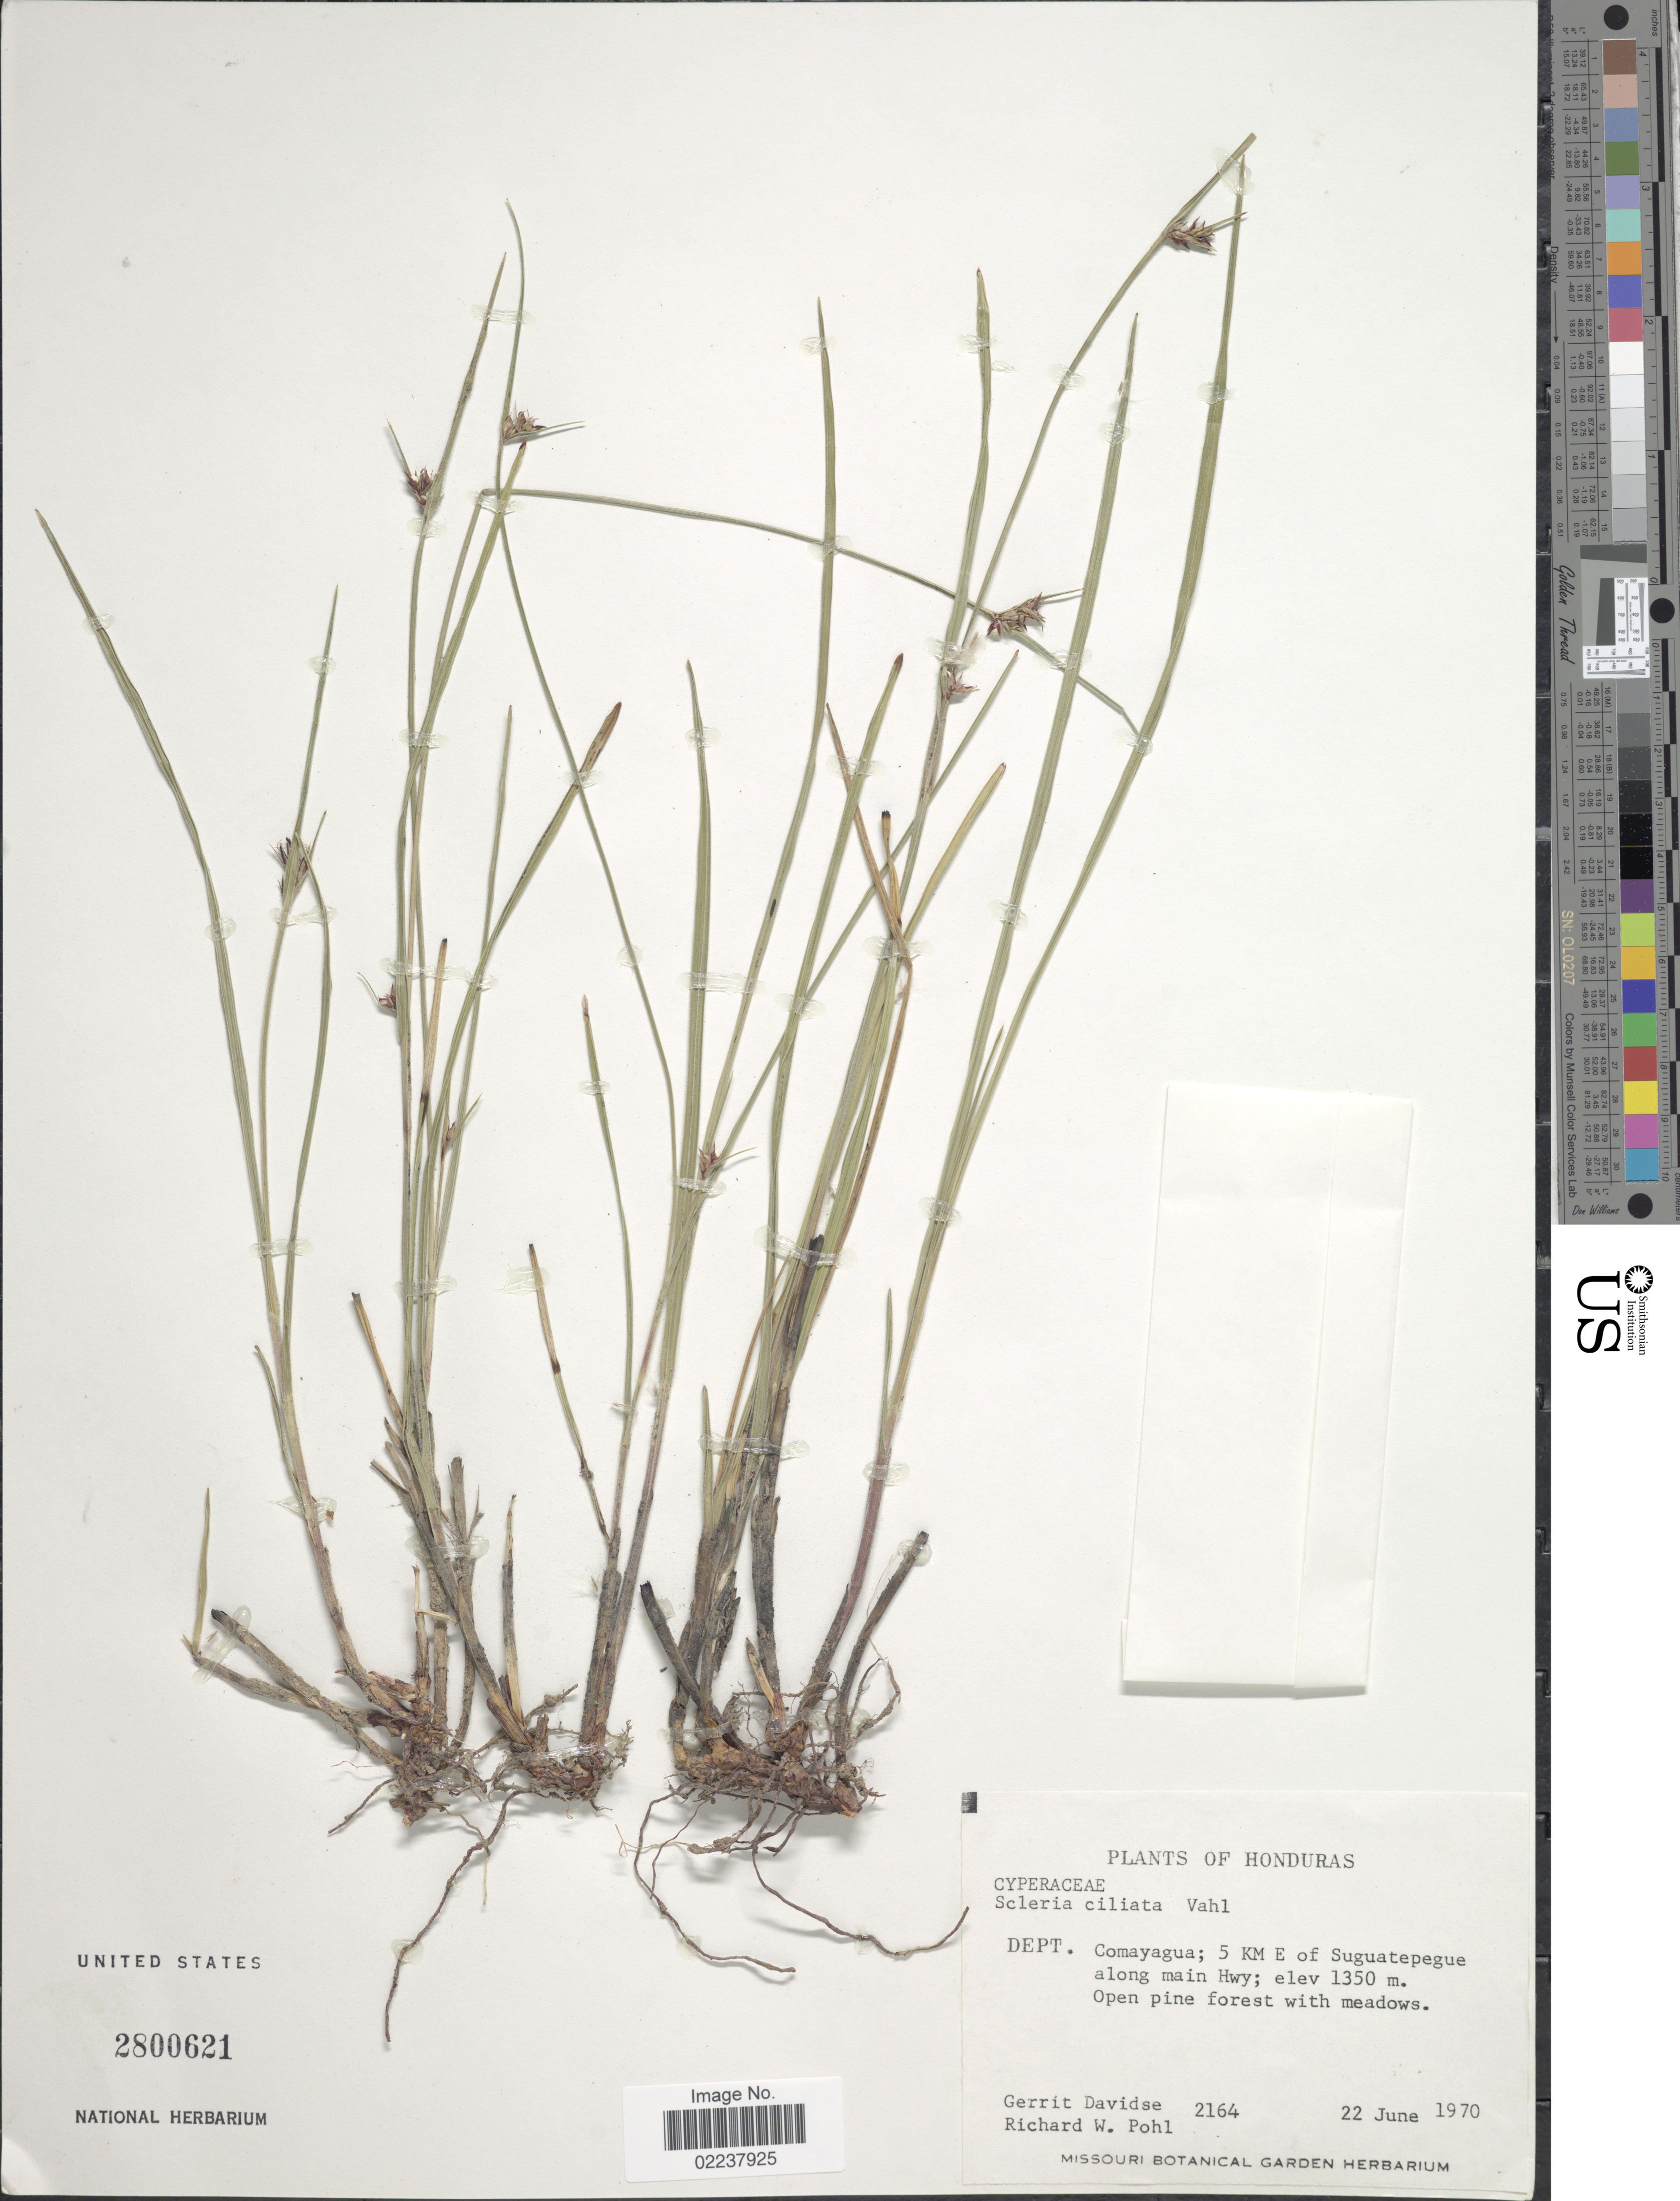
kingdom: Plantae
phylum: Tracheophyta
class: Liliopsida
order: Poales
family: Cyperaceae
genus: Scleria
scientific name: Scleria ciliata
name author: Michx.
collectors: G. Davidse & R. W. Pohl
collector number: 2164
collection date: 1970-06-22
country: Honduras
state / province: Comayagua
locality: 5 KM E of Suguatepegue along main Hwy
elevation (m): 1350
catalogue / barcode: US 2800621